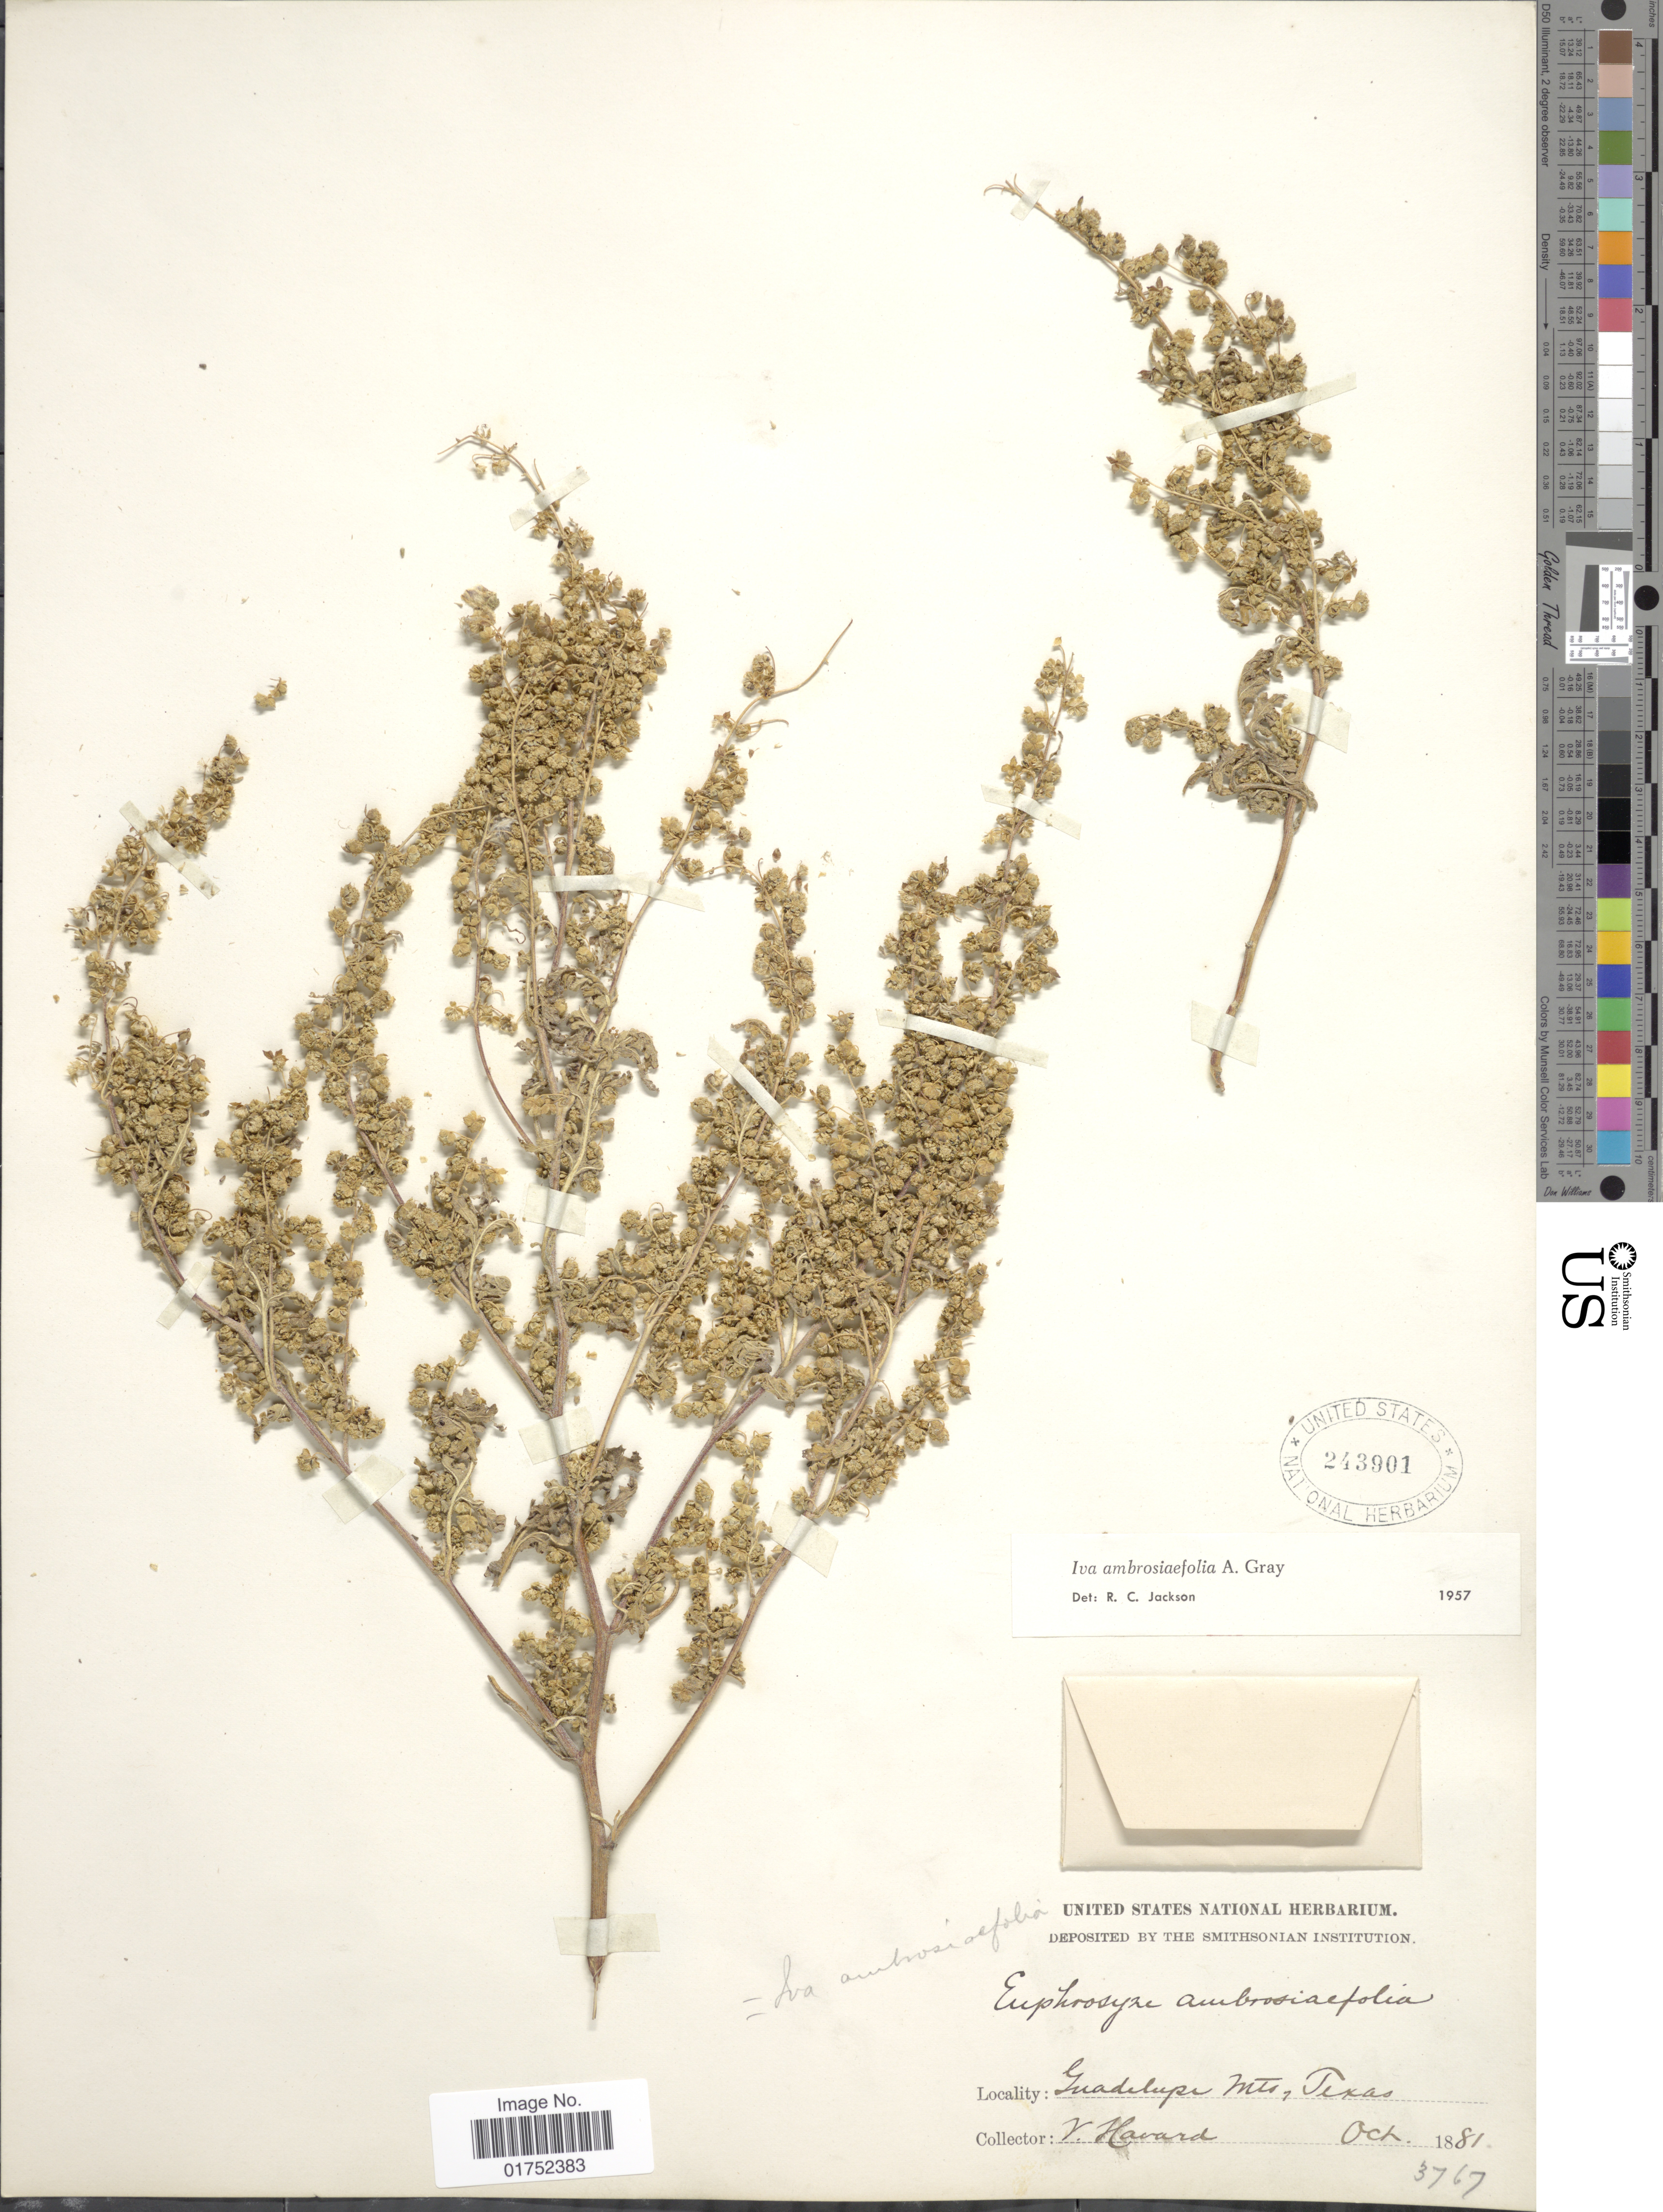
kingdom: Plantae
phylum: Tracheophyta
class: Magnoliopsida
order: Asterales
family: Asteraceae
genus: Iva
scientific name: Iva ambrosiifolia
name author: (A. Gray) A. Gray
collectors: V. Havard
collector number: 3767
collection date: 1881-10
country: United States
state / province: Texas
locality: Guadelupe Mts.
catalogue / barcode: US 243901